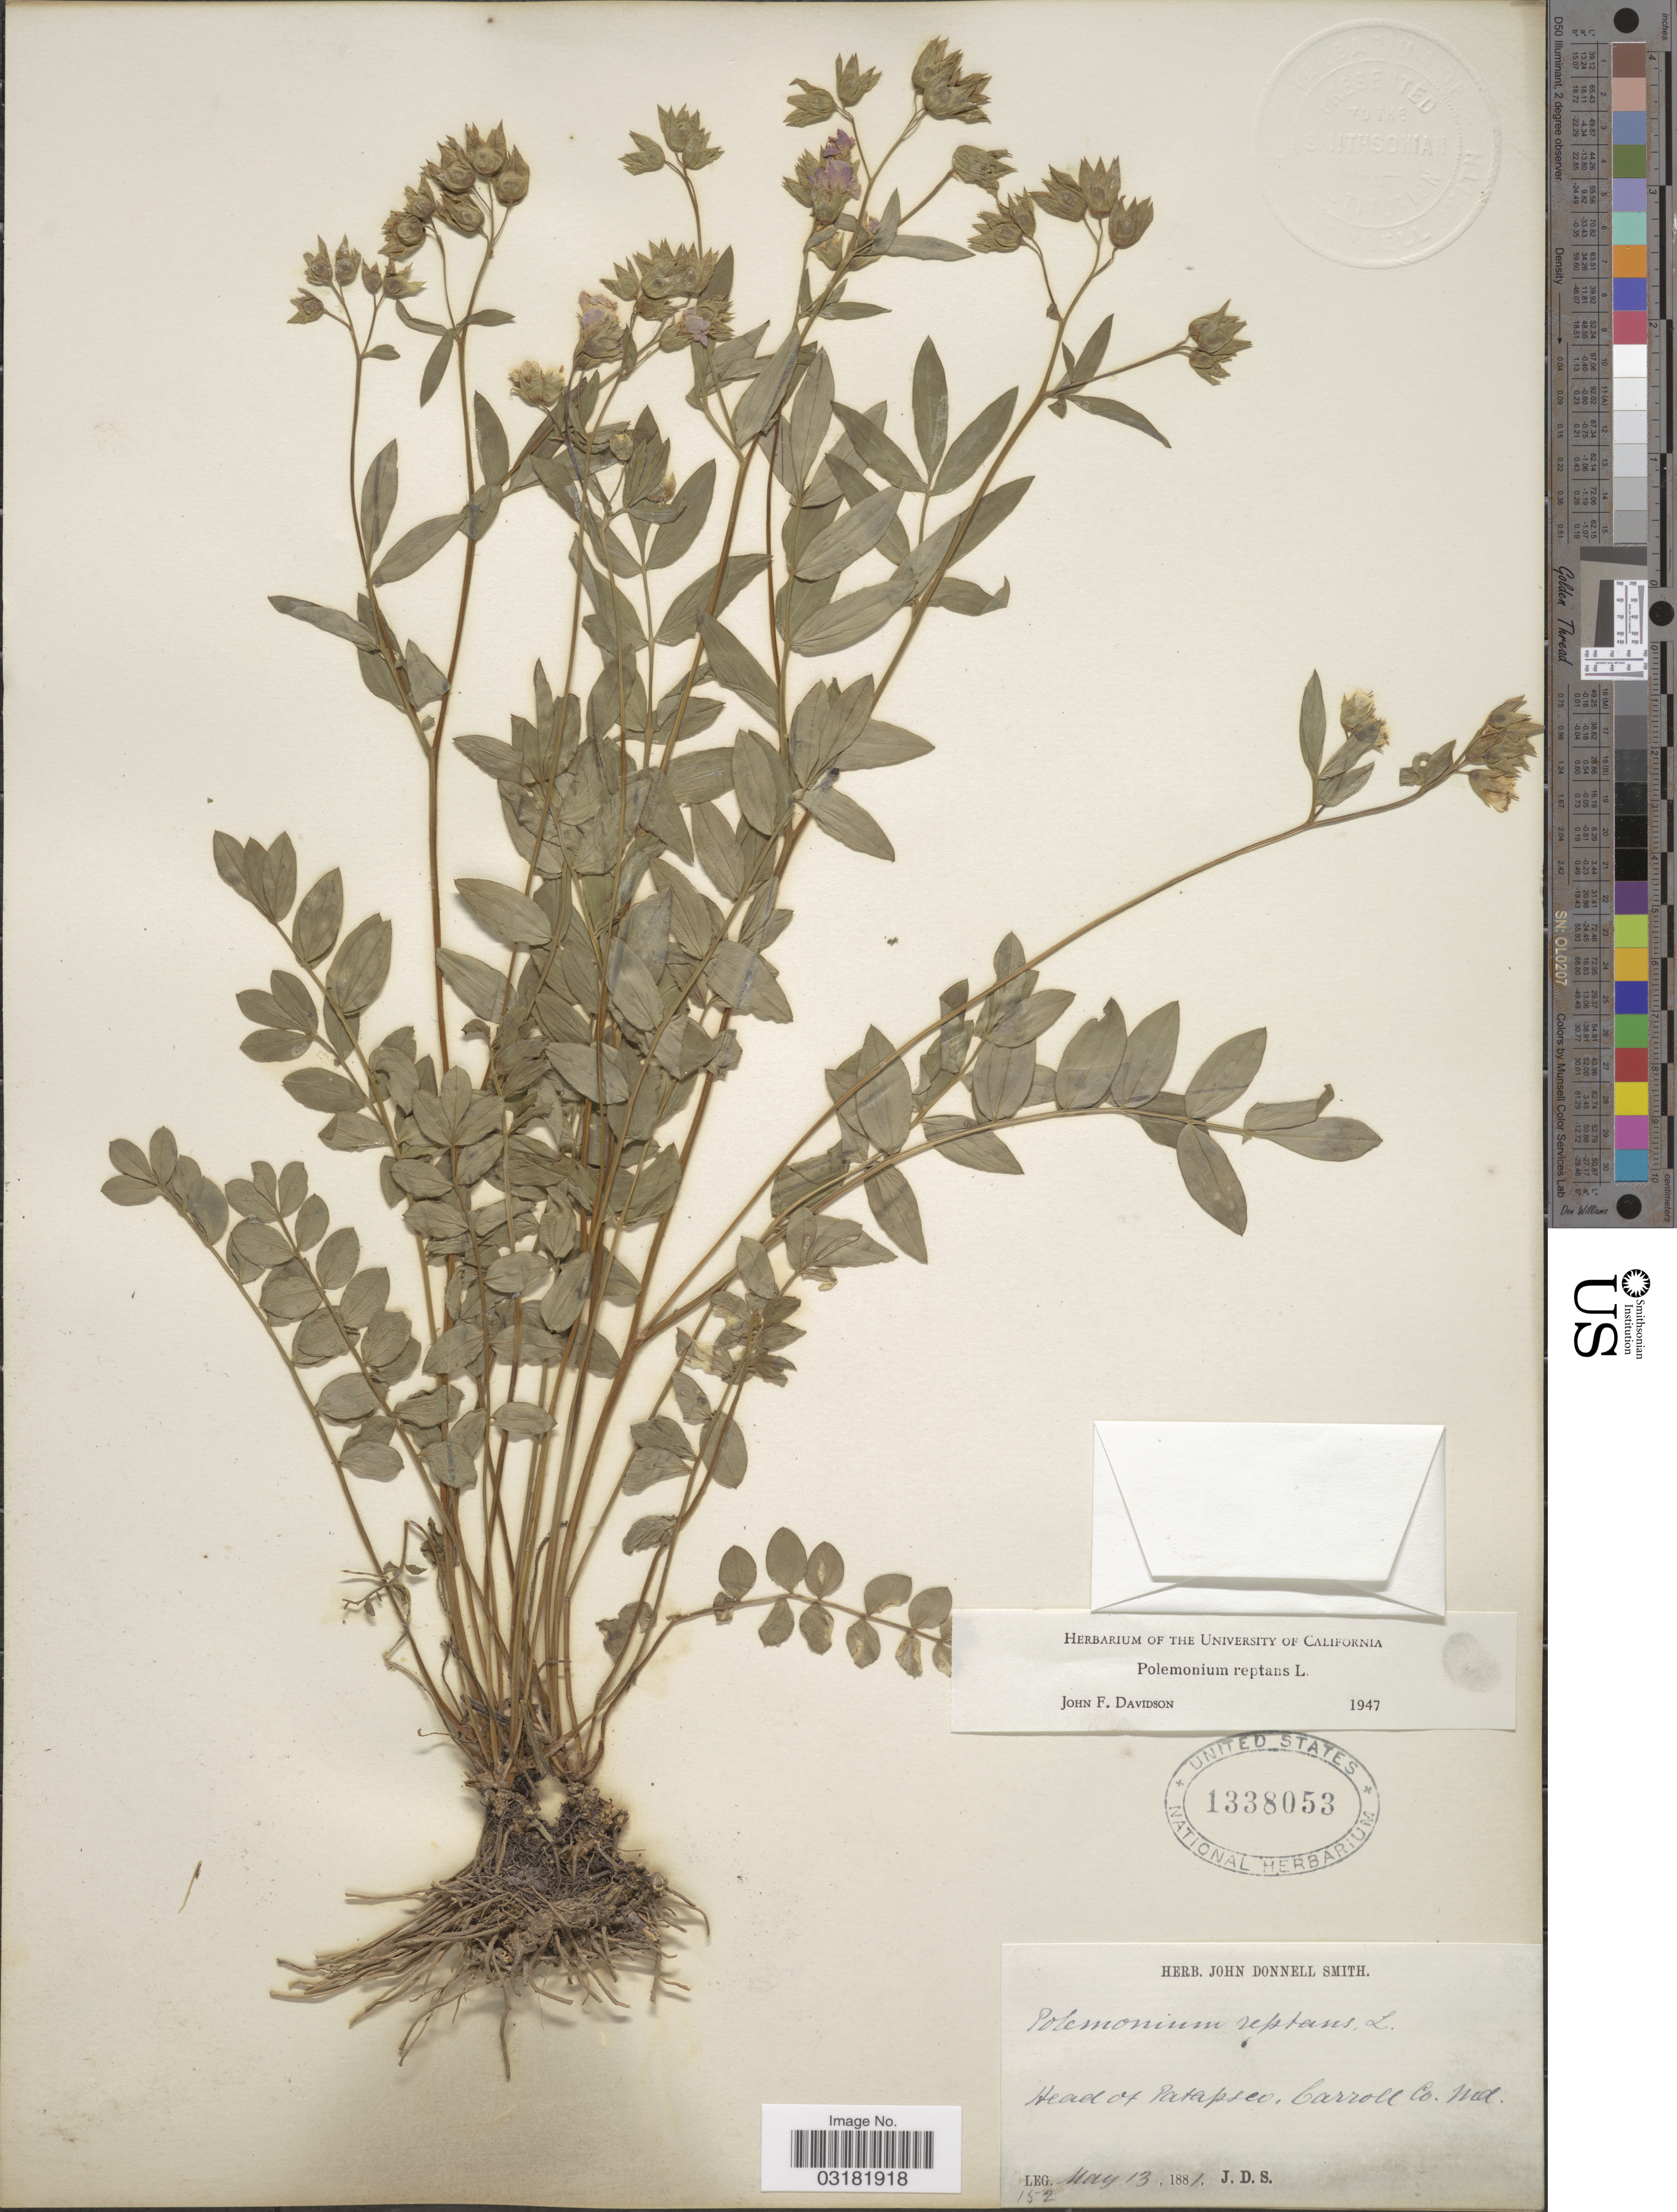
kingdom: Plantae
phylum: Tracheophyta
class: Magnoliopsida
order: Ericales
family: Polemoniaceae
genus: Polemonium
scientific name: Polemonium reptans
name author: L.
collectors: J. Donnell Smith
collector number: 152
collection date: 1881-05-13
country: United States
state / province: Maryland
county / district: Carroll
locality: Head of Patapsco, Carroll Co.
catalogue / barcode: US 1338053